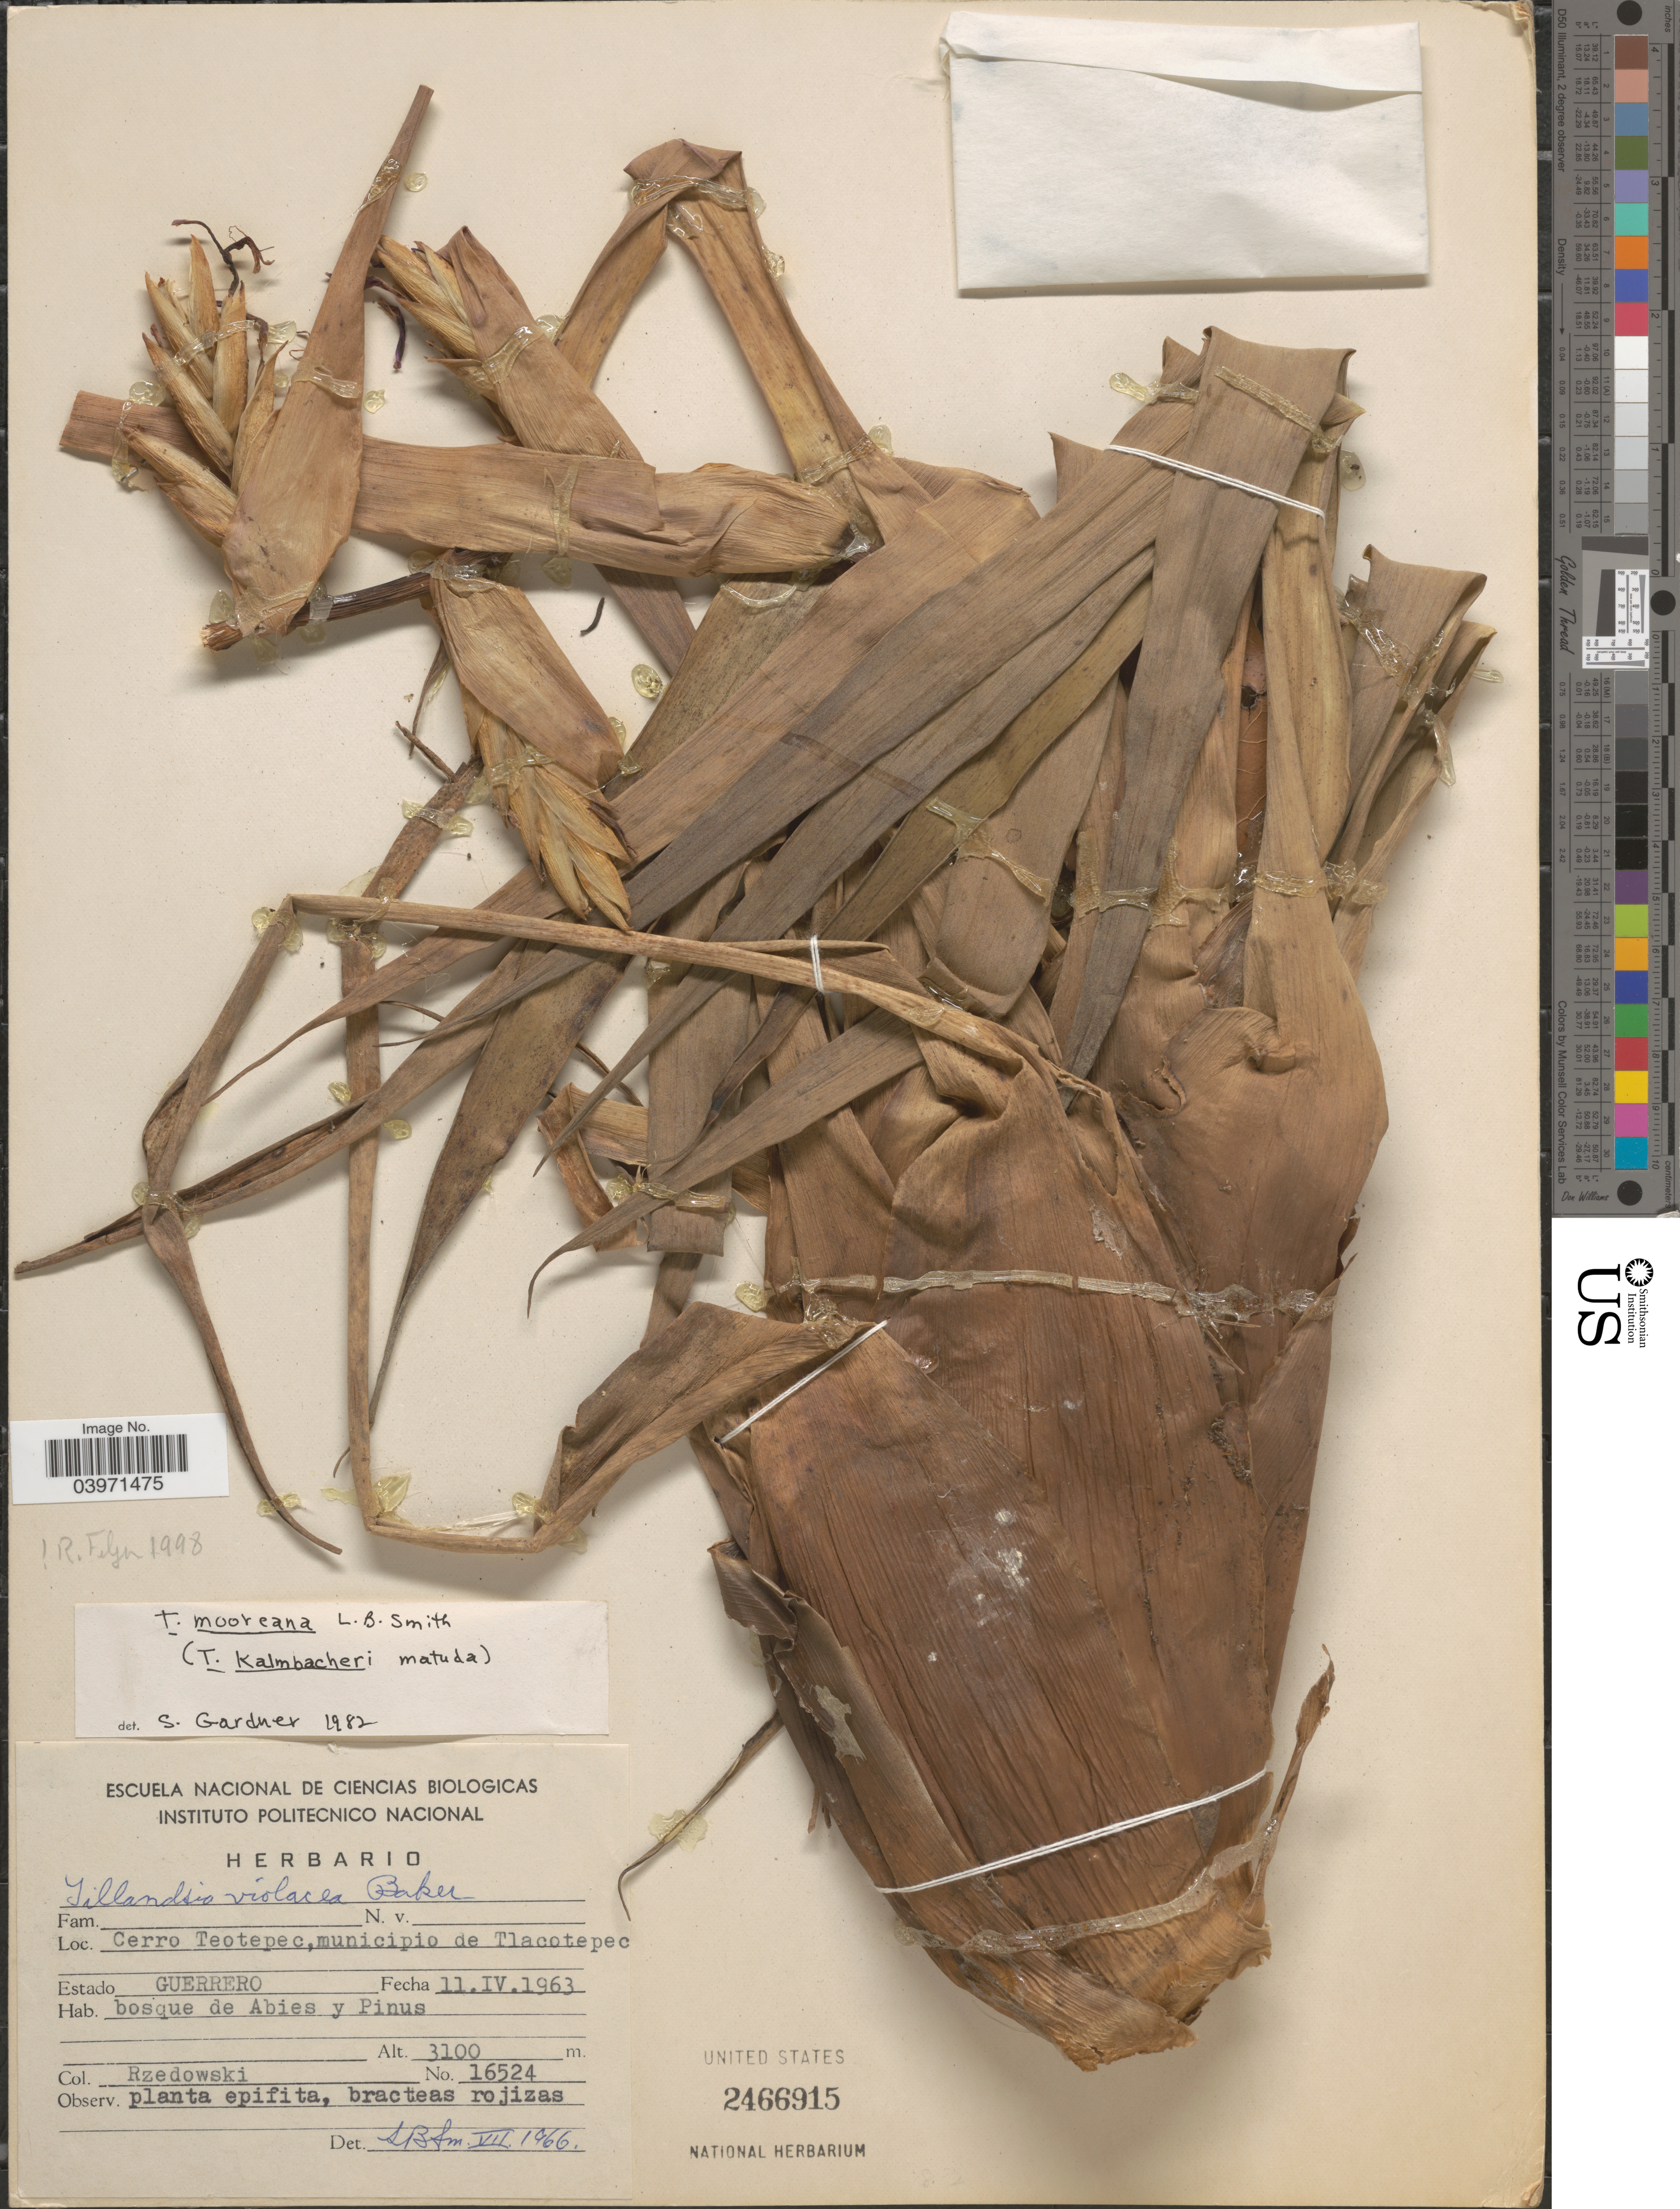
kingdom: Plantae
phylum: Tracheophyta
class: Liliopsida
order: Poales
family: Bromeliaceae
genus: Tillandsia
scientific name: Tillandsia mooreana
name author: L.B. Sm.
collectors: Rzedowski, --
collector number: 16524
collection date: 1963-04-11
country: Mexico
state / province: Guerrero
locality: Cerro Teotepec, municipio de Tlacotepec.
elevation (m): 3100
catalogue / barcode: US 2466915